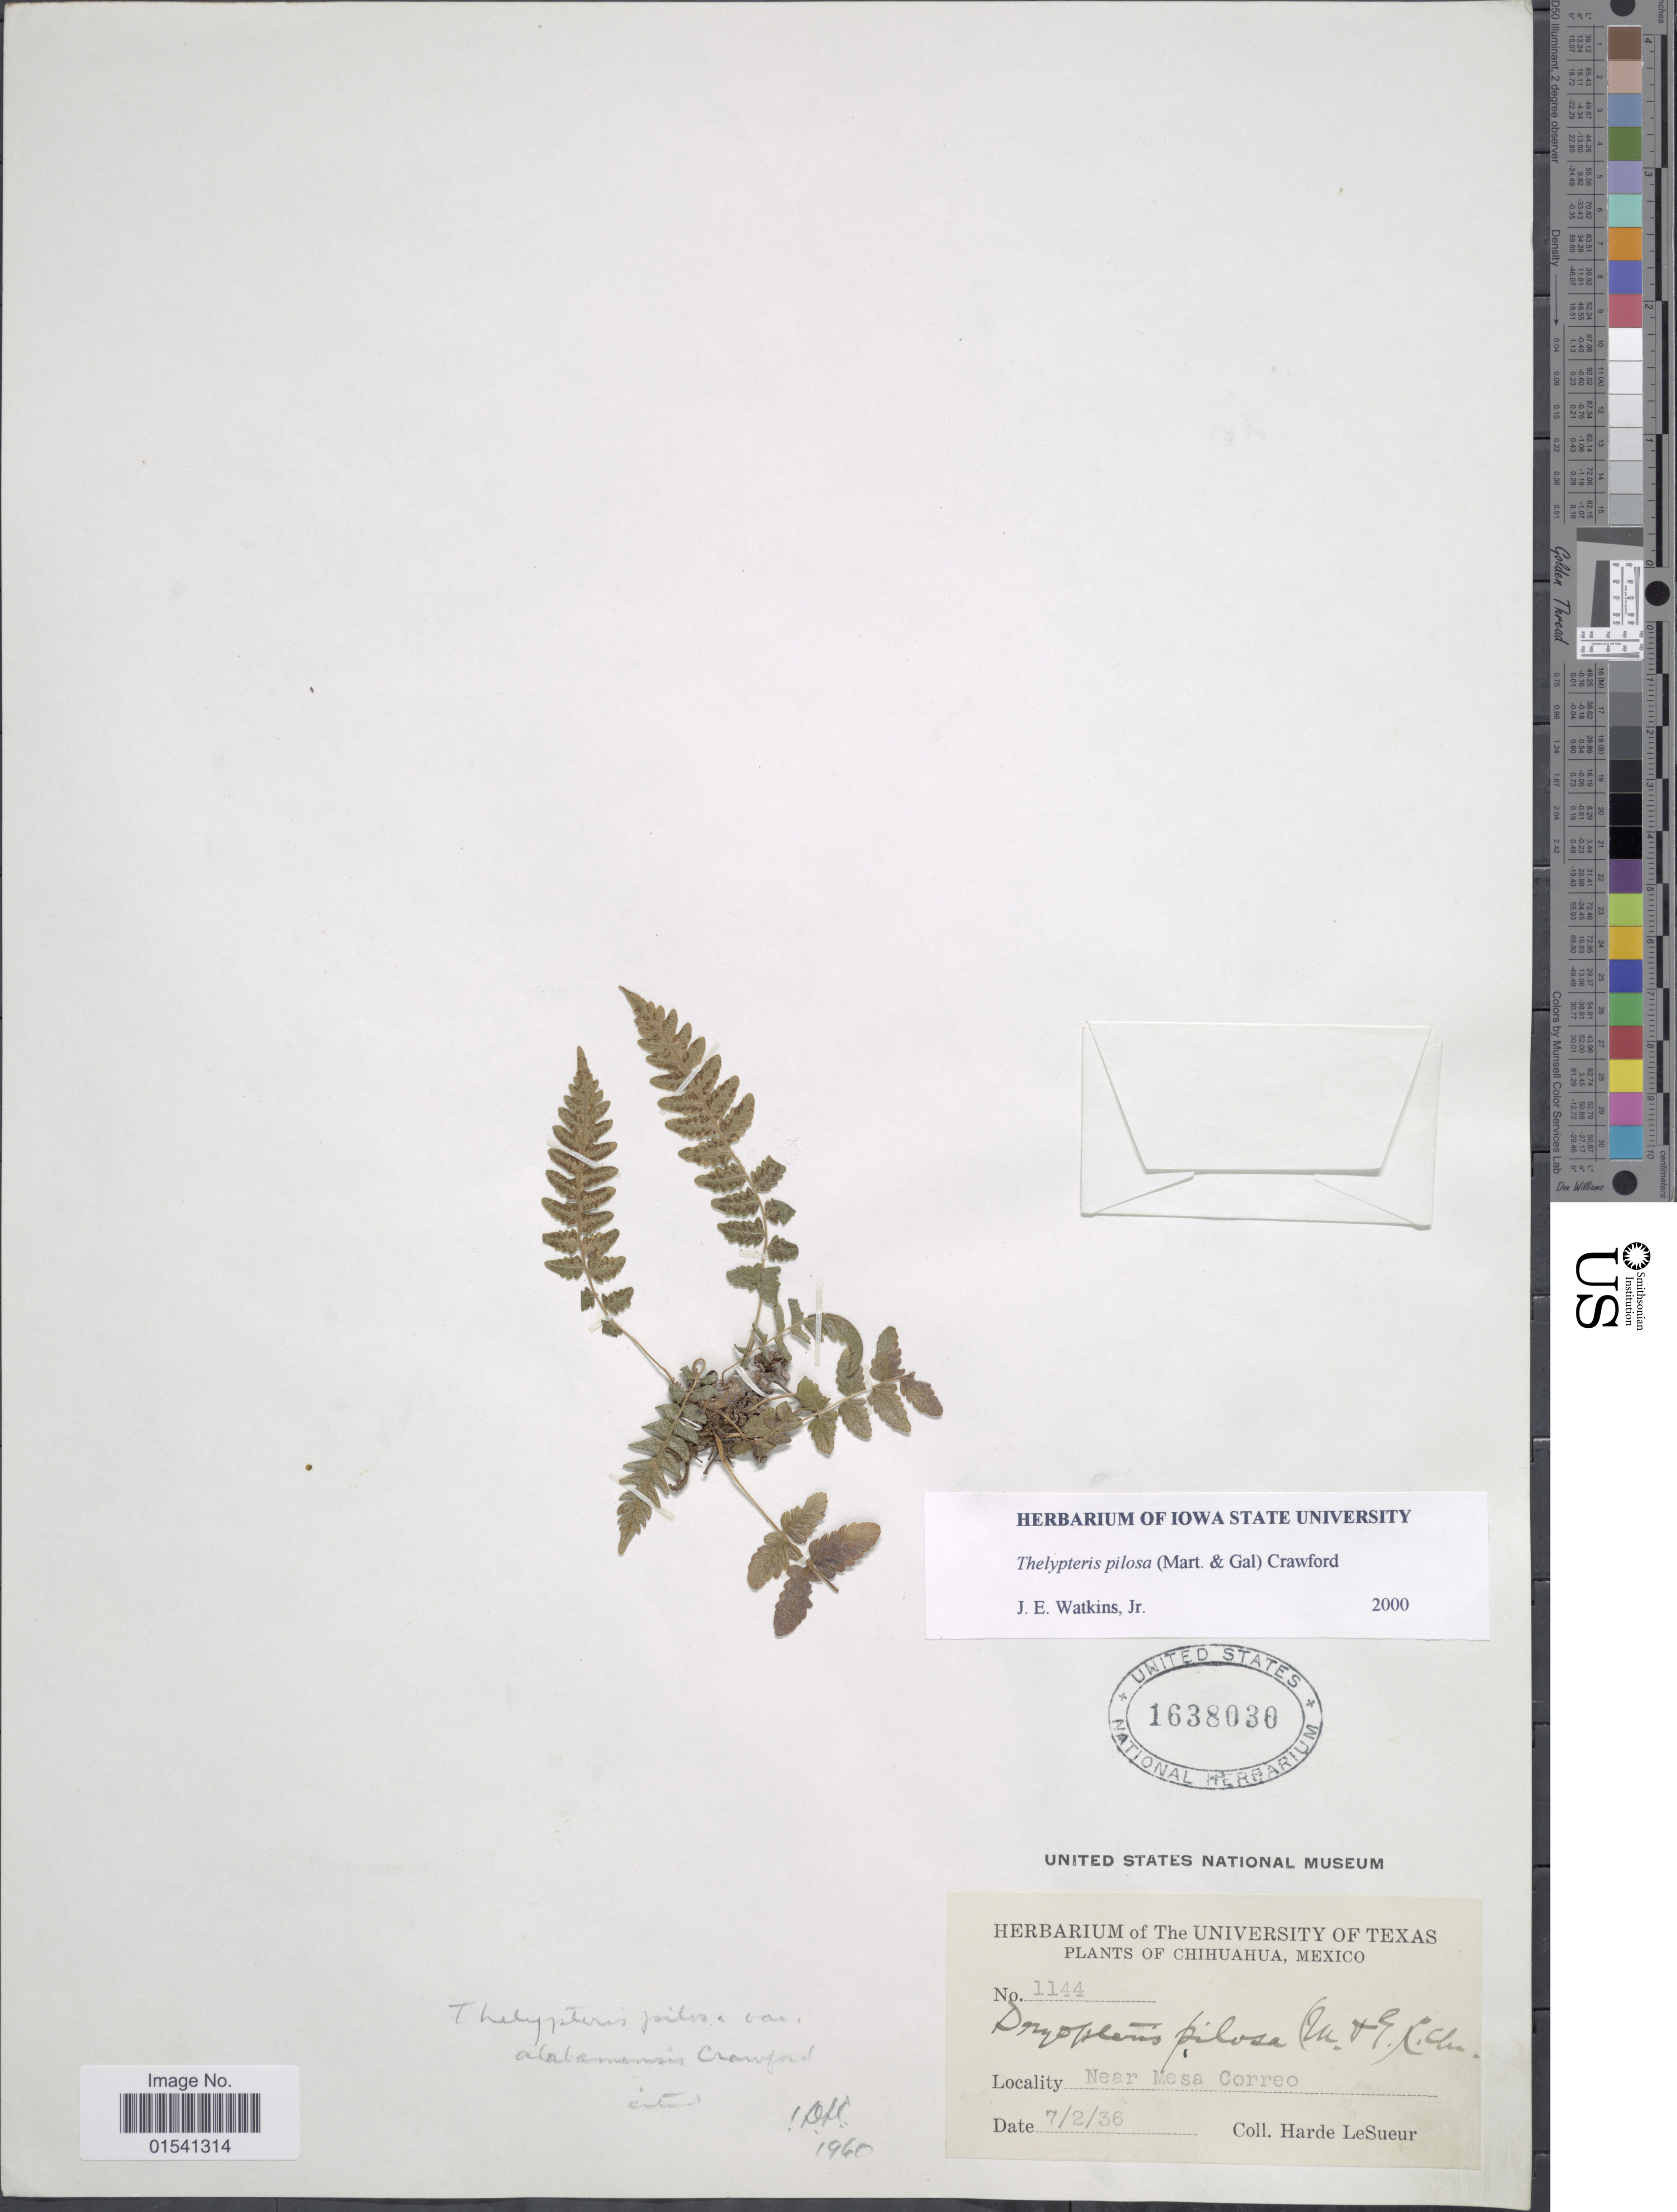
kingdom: Plantae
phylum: Tracheophyta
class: Polypodiopsida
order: Polypodiales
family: Thelypteridaceae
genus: Stegnogramma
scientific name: Stegnogramma pilosa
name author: (M. Martens & Galeotti) K. Iwats.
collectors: H. LeSueur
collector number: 1144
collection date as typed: Transcribed d/m/y: 7/2/36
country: Mexico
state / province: Chihuahua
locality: Near Mesa Correo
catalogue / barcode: US 1638030